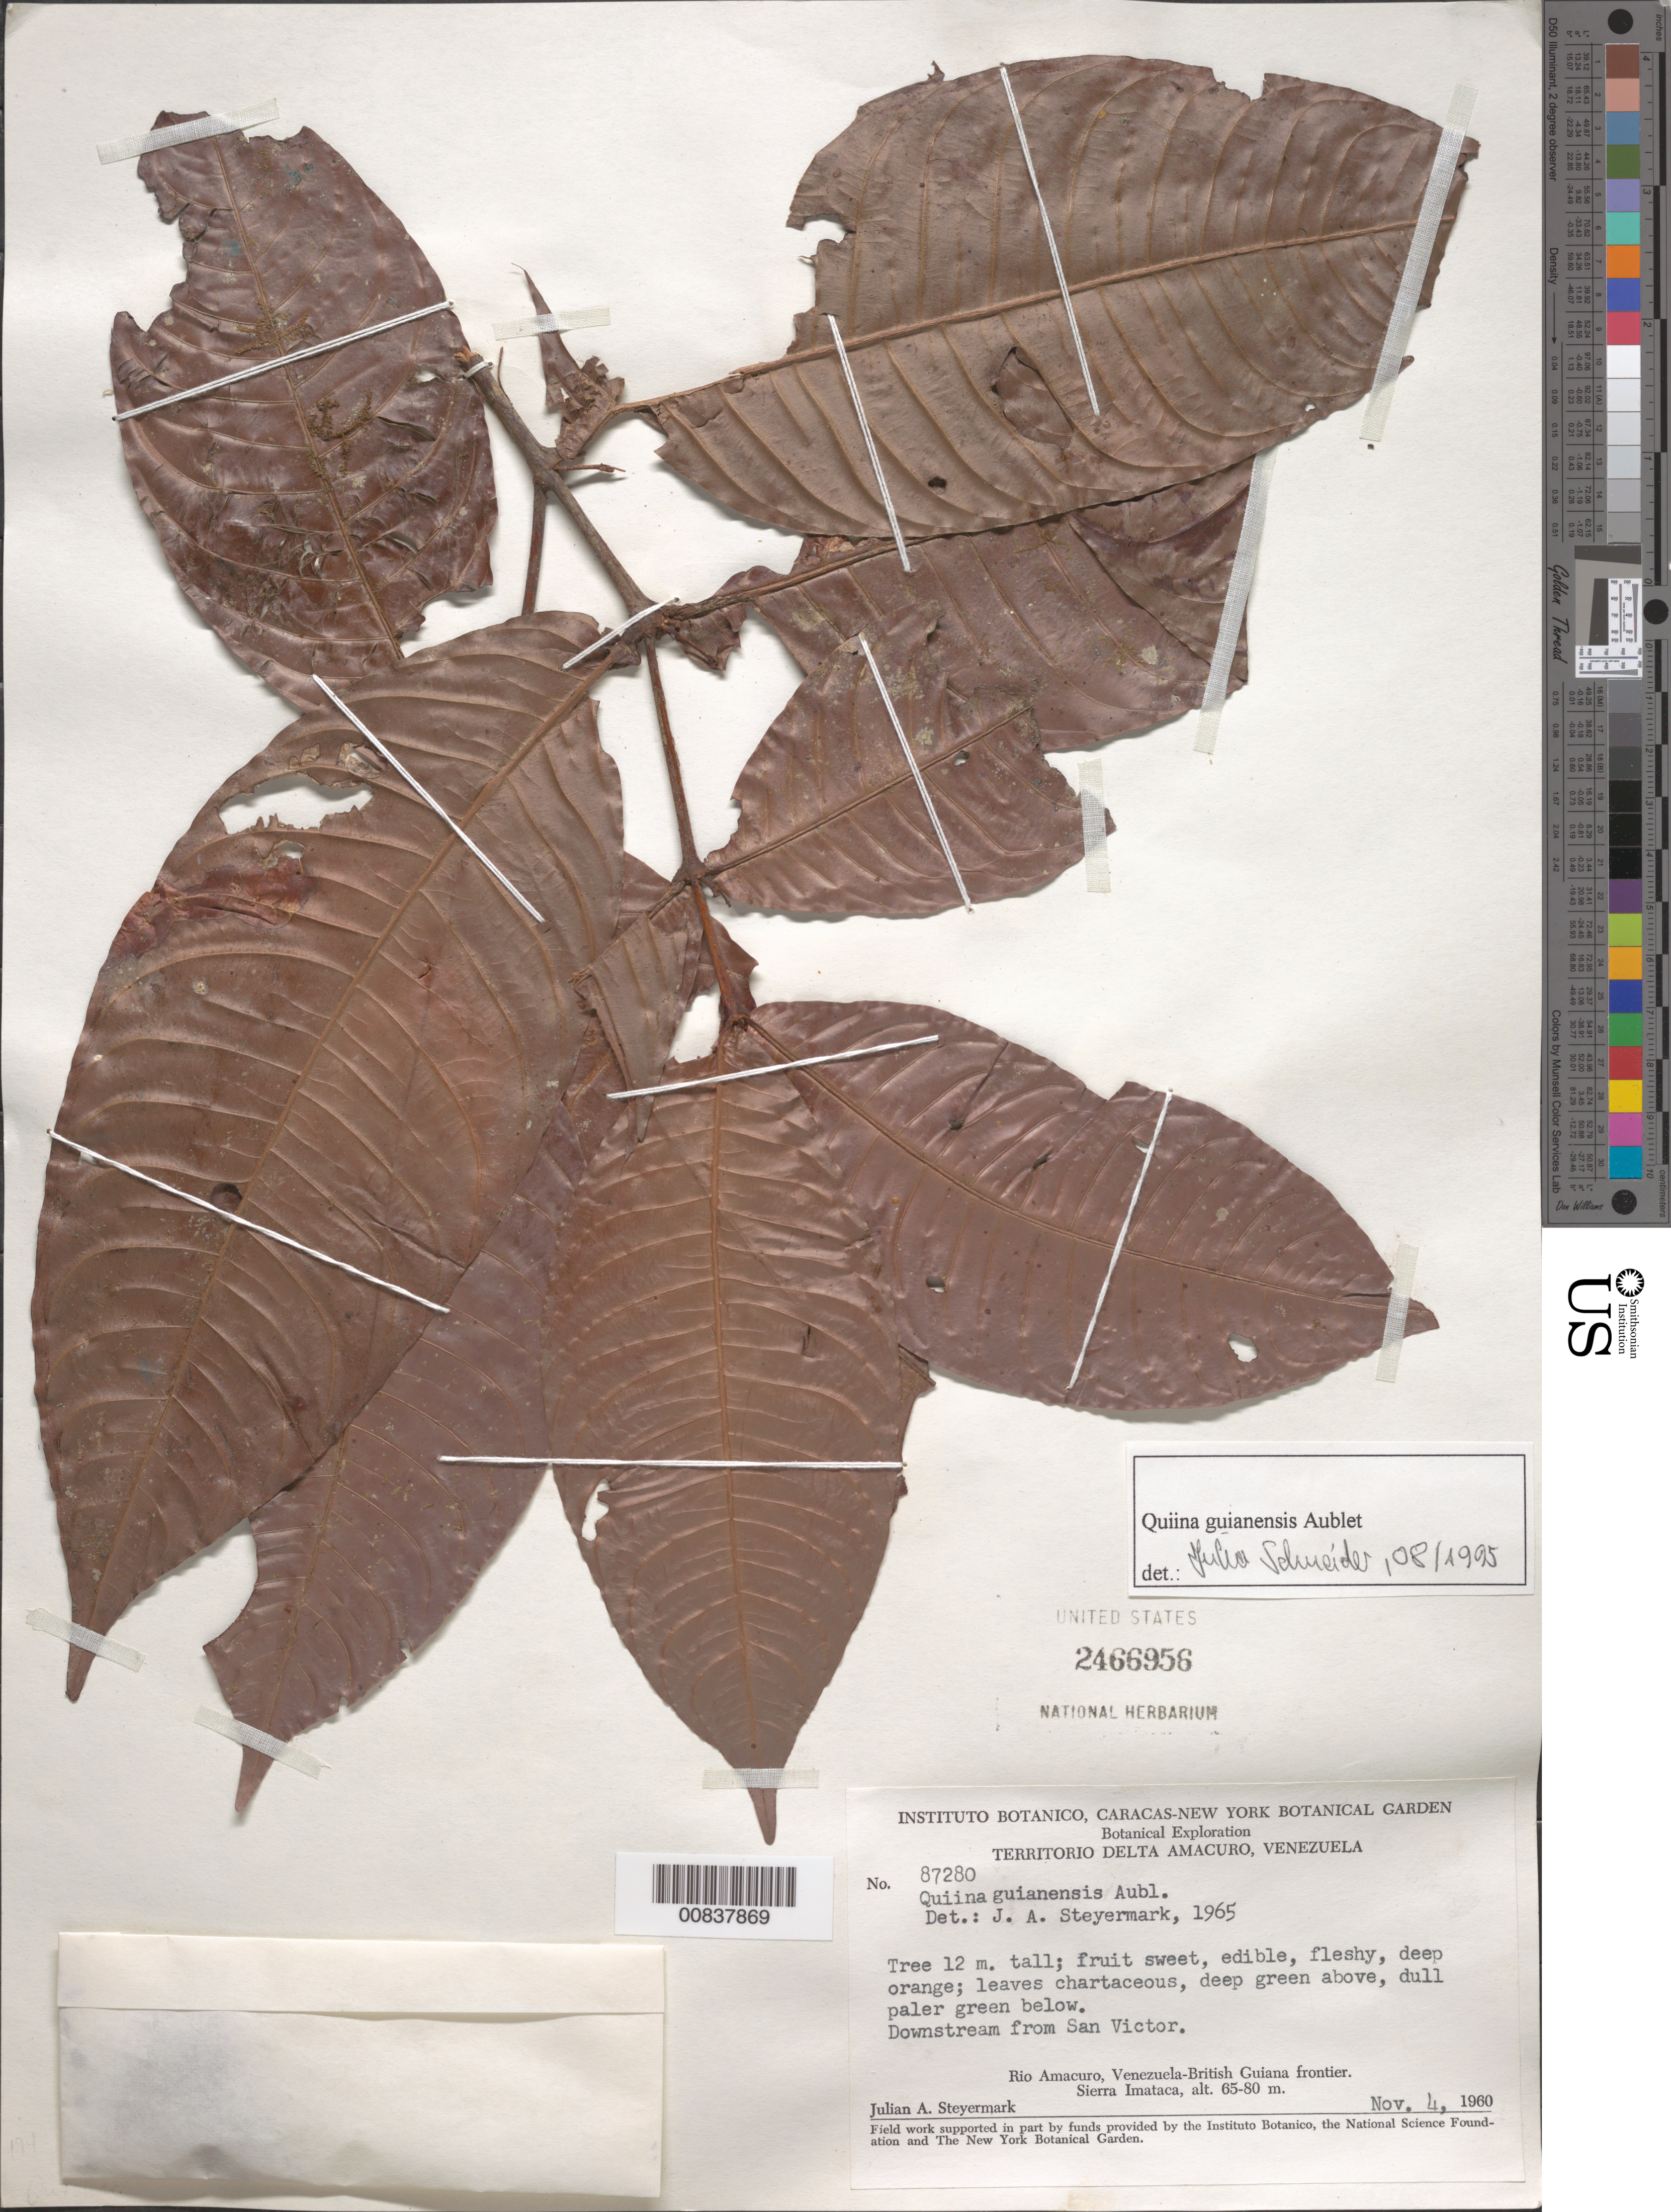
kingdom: Plantae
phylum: Tracheophyta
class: Magnoliopsida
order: Malpighiales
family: Quiinaceae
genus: Quiina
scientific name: Quiina guianensis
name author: Aubl.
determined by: Schneider, J.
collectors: J. Steyermark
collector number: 87280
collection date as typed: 4-Nov-60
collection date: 1960-11-04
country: Venezuela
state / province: Delta Amacuro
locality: Río Amacuro, Venezuela-British Guiana frontier, Sierra Imataca, downstream from San Victor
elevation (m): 65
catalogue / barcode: US 2466956